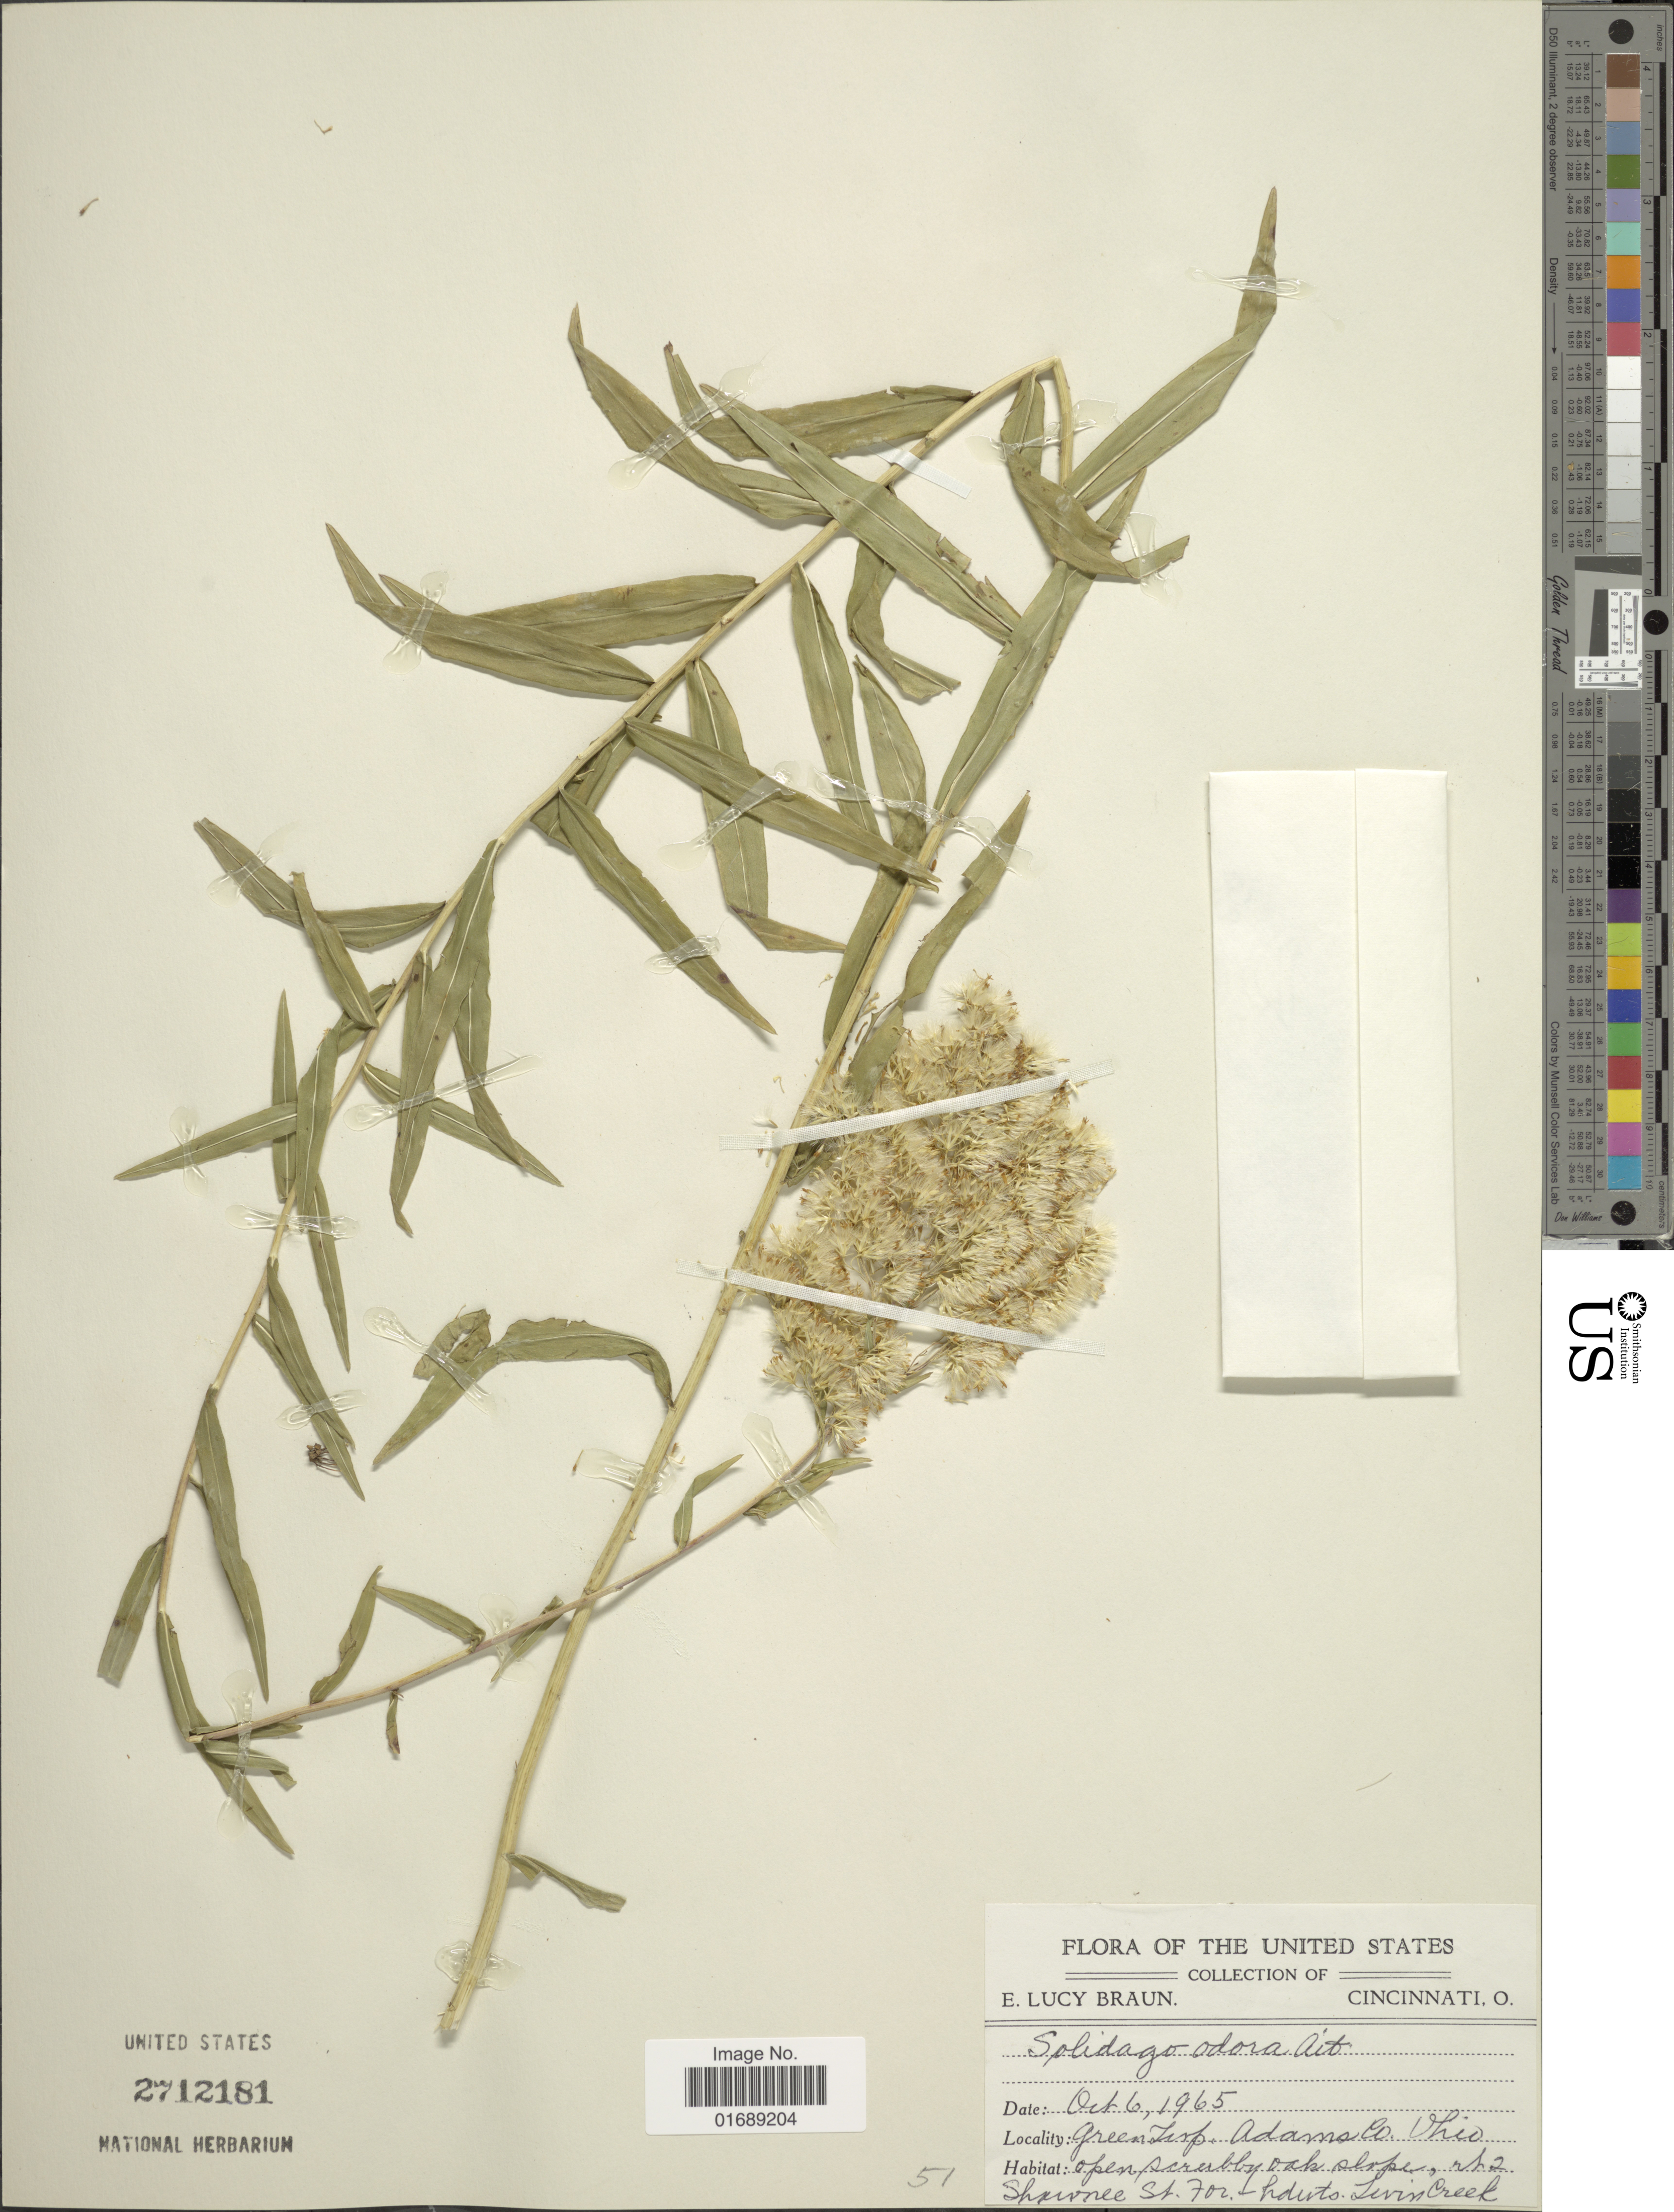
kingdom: Plantae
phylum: Tracheophyta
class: Magnoliopsida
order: Asterales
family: Asteraceae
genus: Solidago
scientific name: Solidago odora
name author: Aiton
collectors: E. L. Braun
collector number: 51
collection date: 1965-10-06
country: United States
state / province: Ohio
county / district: Adams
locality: Green Twp, Shawnee St. Forest - Levin Creek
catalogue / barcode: US 2712181